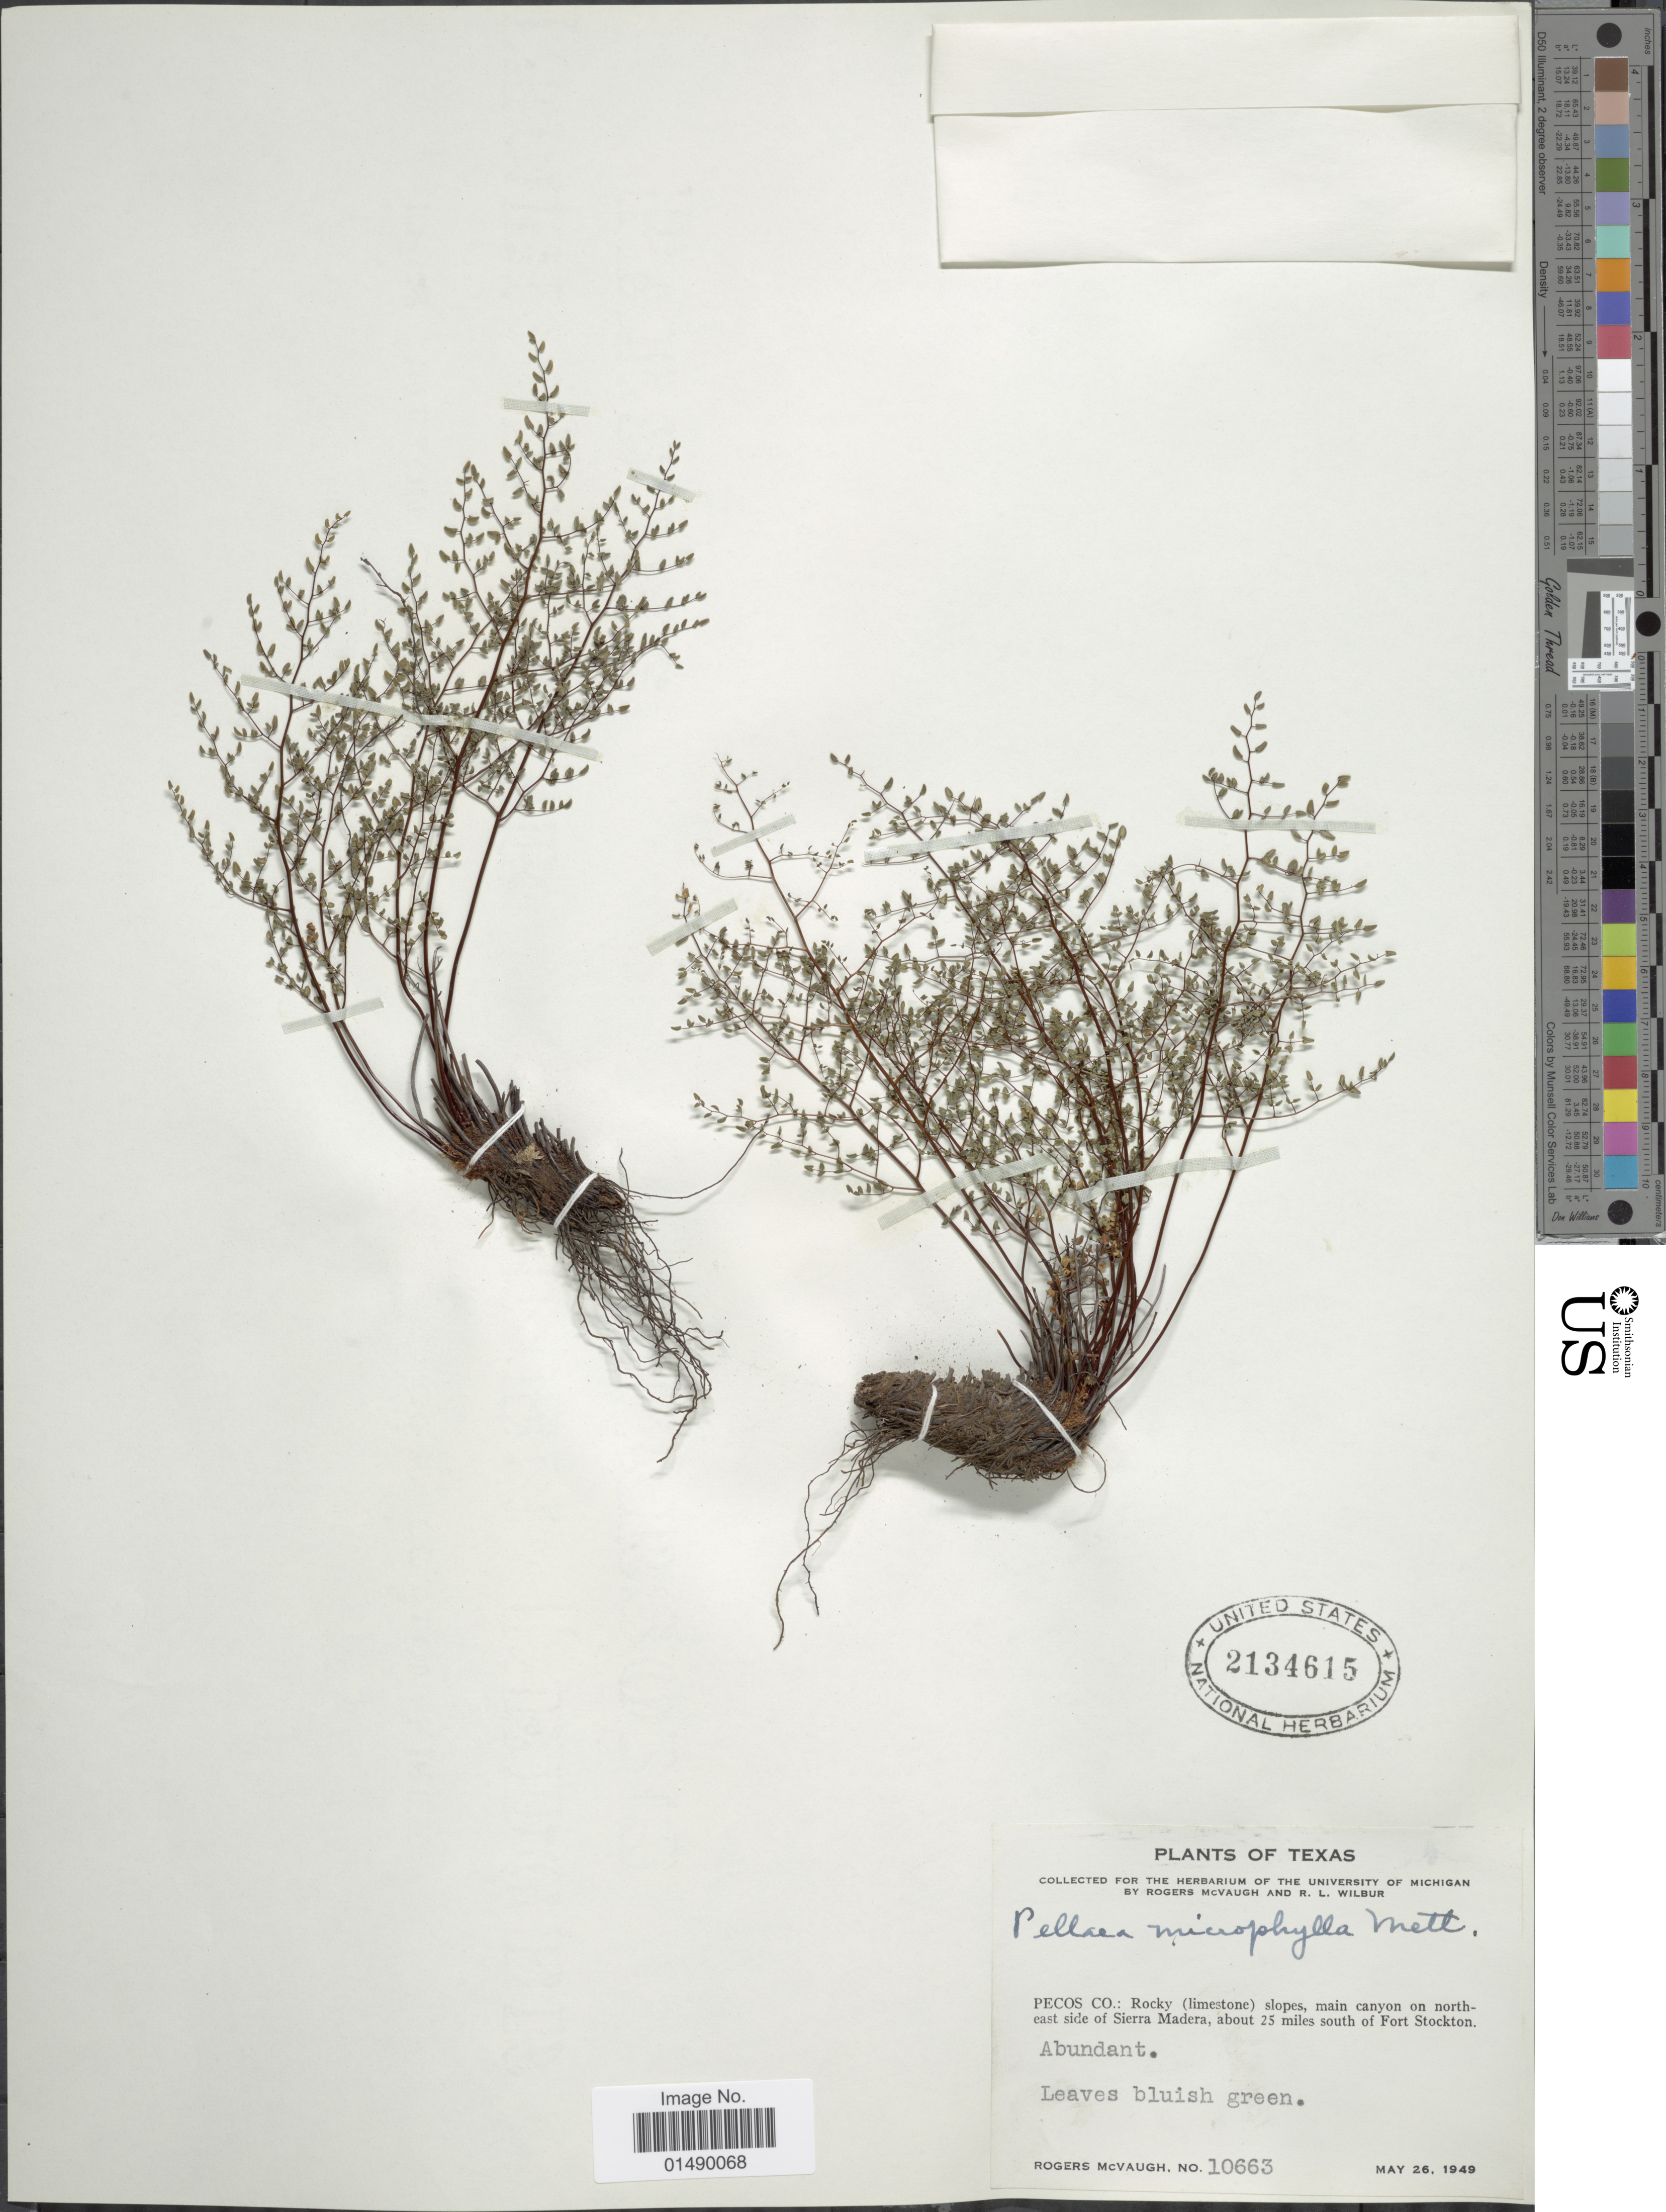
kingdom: Plantae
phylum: Tracheophyta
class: Polypodiopsida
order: Polypodiales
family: Pteridaceae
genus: Argyrochosma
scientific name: Argyrochosma microphylla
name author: (Mett. ex Kuhn) Windham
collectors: R. McVaugh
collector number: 10663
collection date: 1949-05-26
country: United States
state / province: Texas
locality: Texas, Pecos Co.: rocky (limestone) slopes, main canyon on northeast side of Sierra Madera, about 25 miles south of Fort STockston.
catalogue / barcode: US 2134615